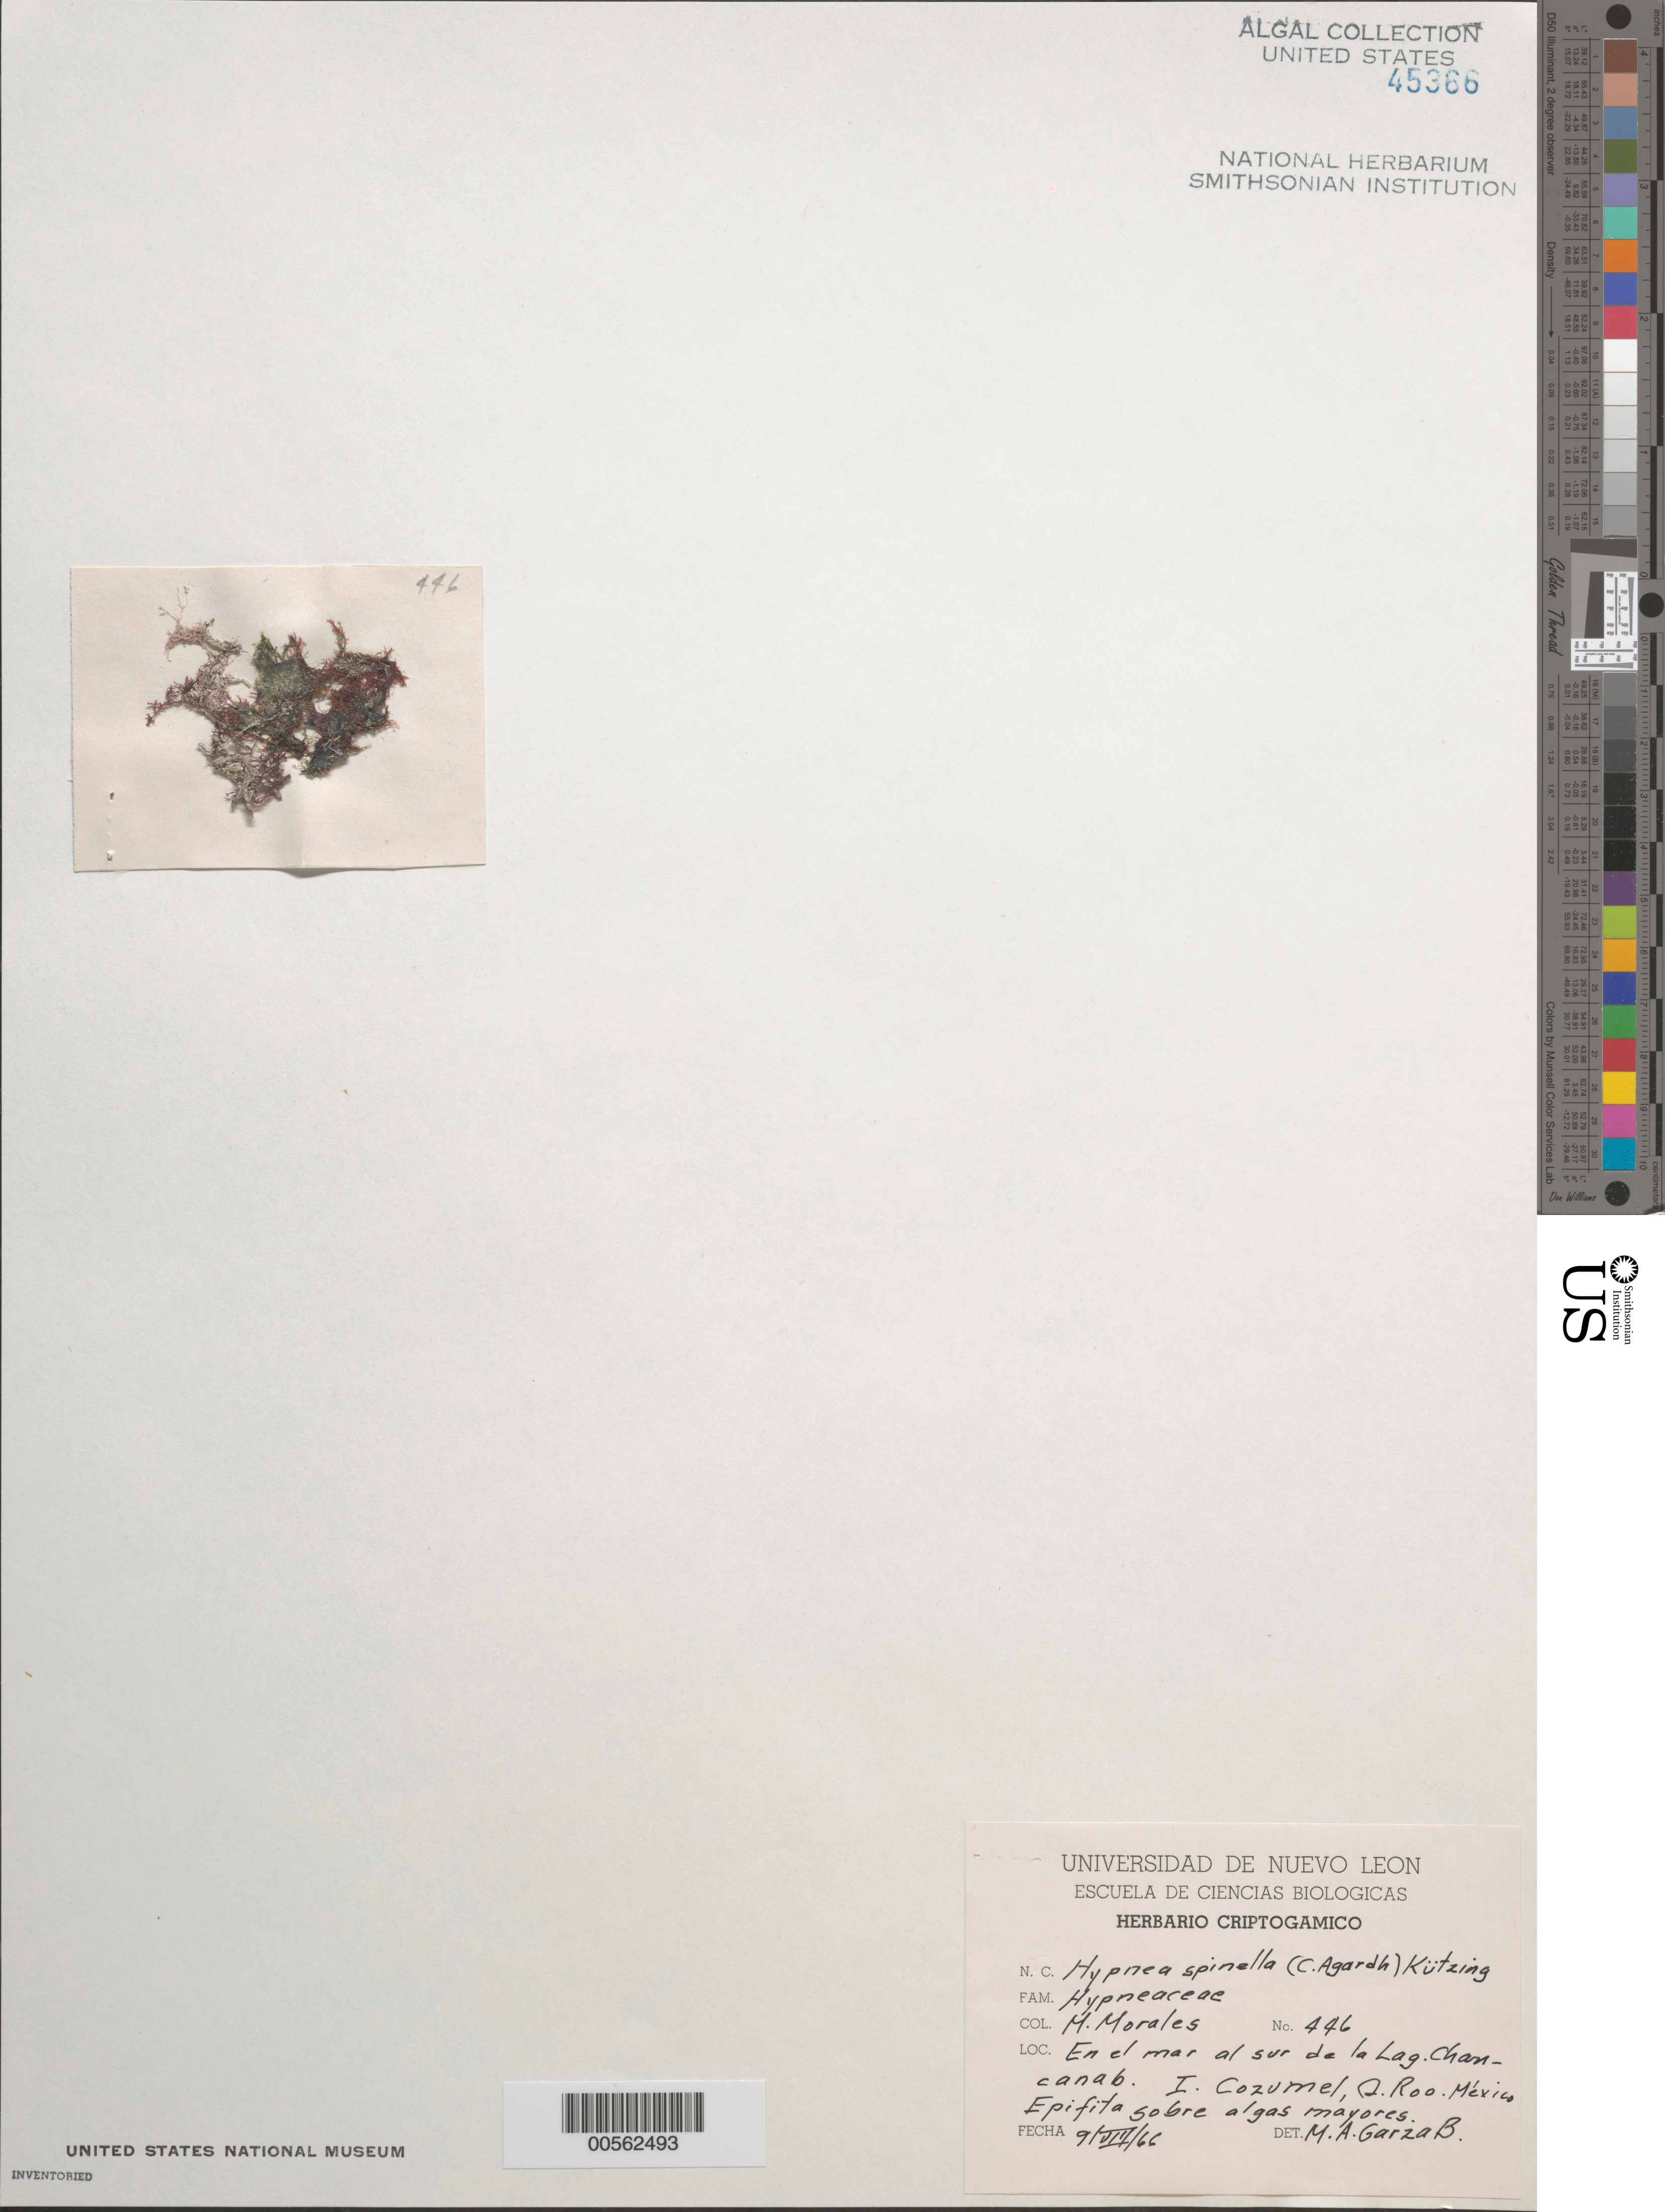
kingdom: Plantae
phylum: Rhodophyta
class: Florideophyceae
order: Gigartinales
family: Cystocloniaceae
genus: Hypnea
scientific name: Hypnea spinella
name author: (C. Agardh) Kütz.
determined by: Garza Barrientos, M. A.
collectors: M. Morales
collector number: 446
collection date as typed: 09 Aug 1966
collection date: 1966-08-09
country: Mexico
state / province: Quintana Roo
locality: Isla cozumel, south of laguna chancanab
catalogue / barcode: US 45366